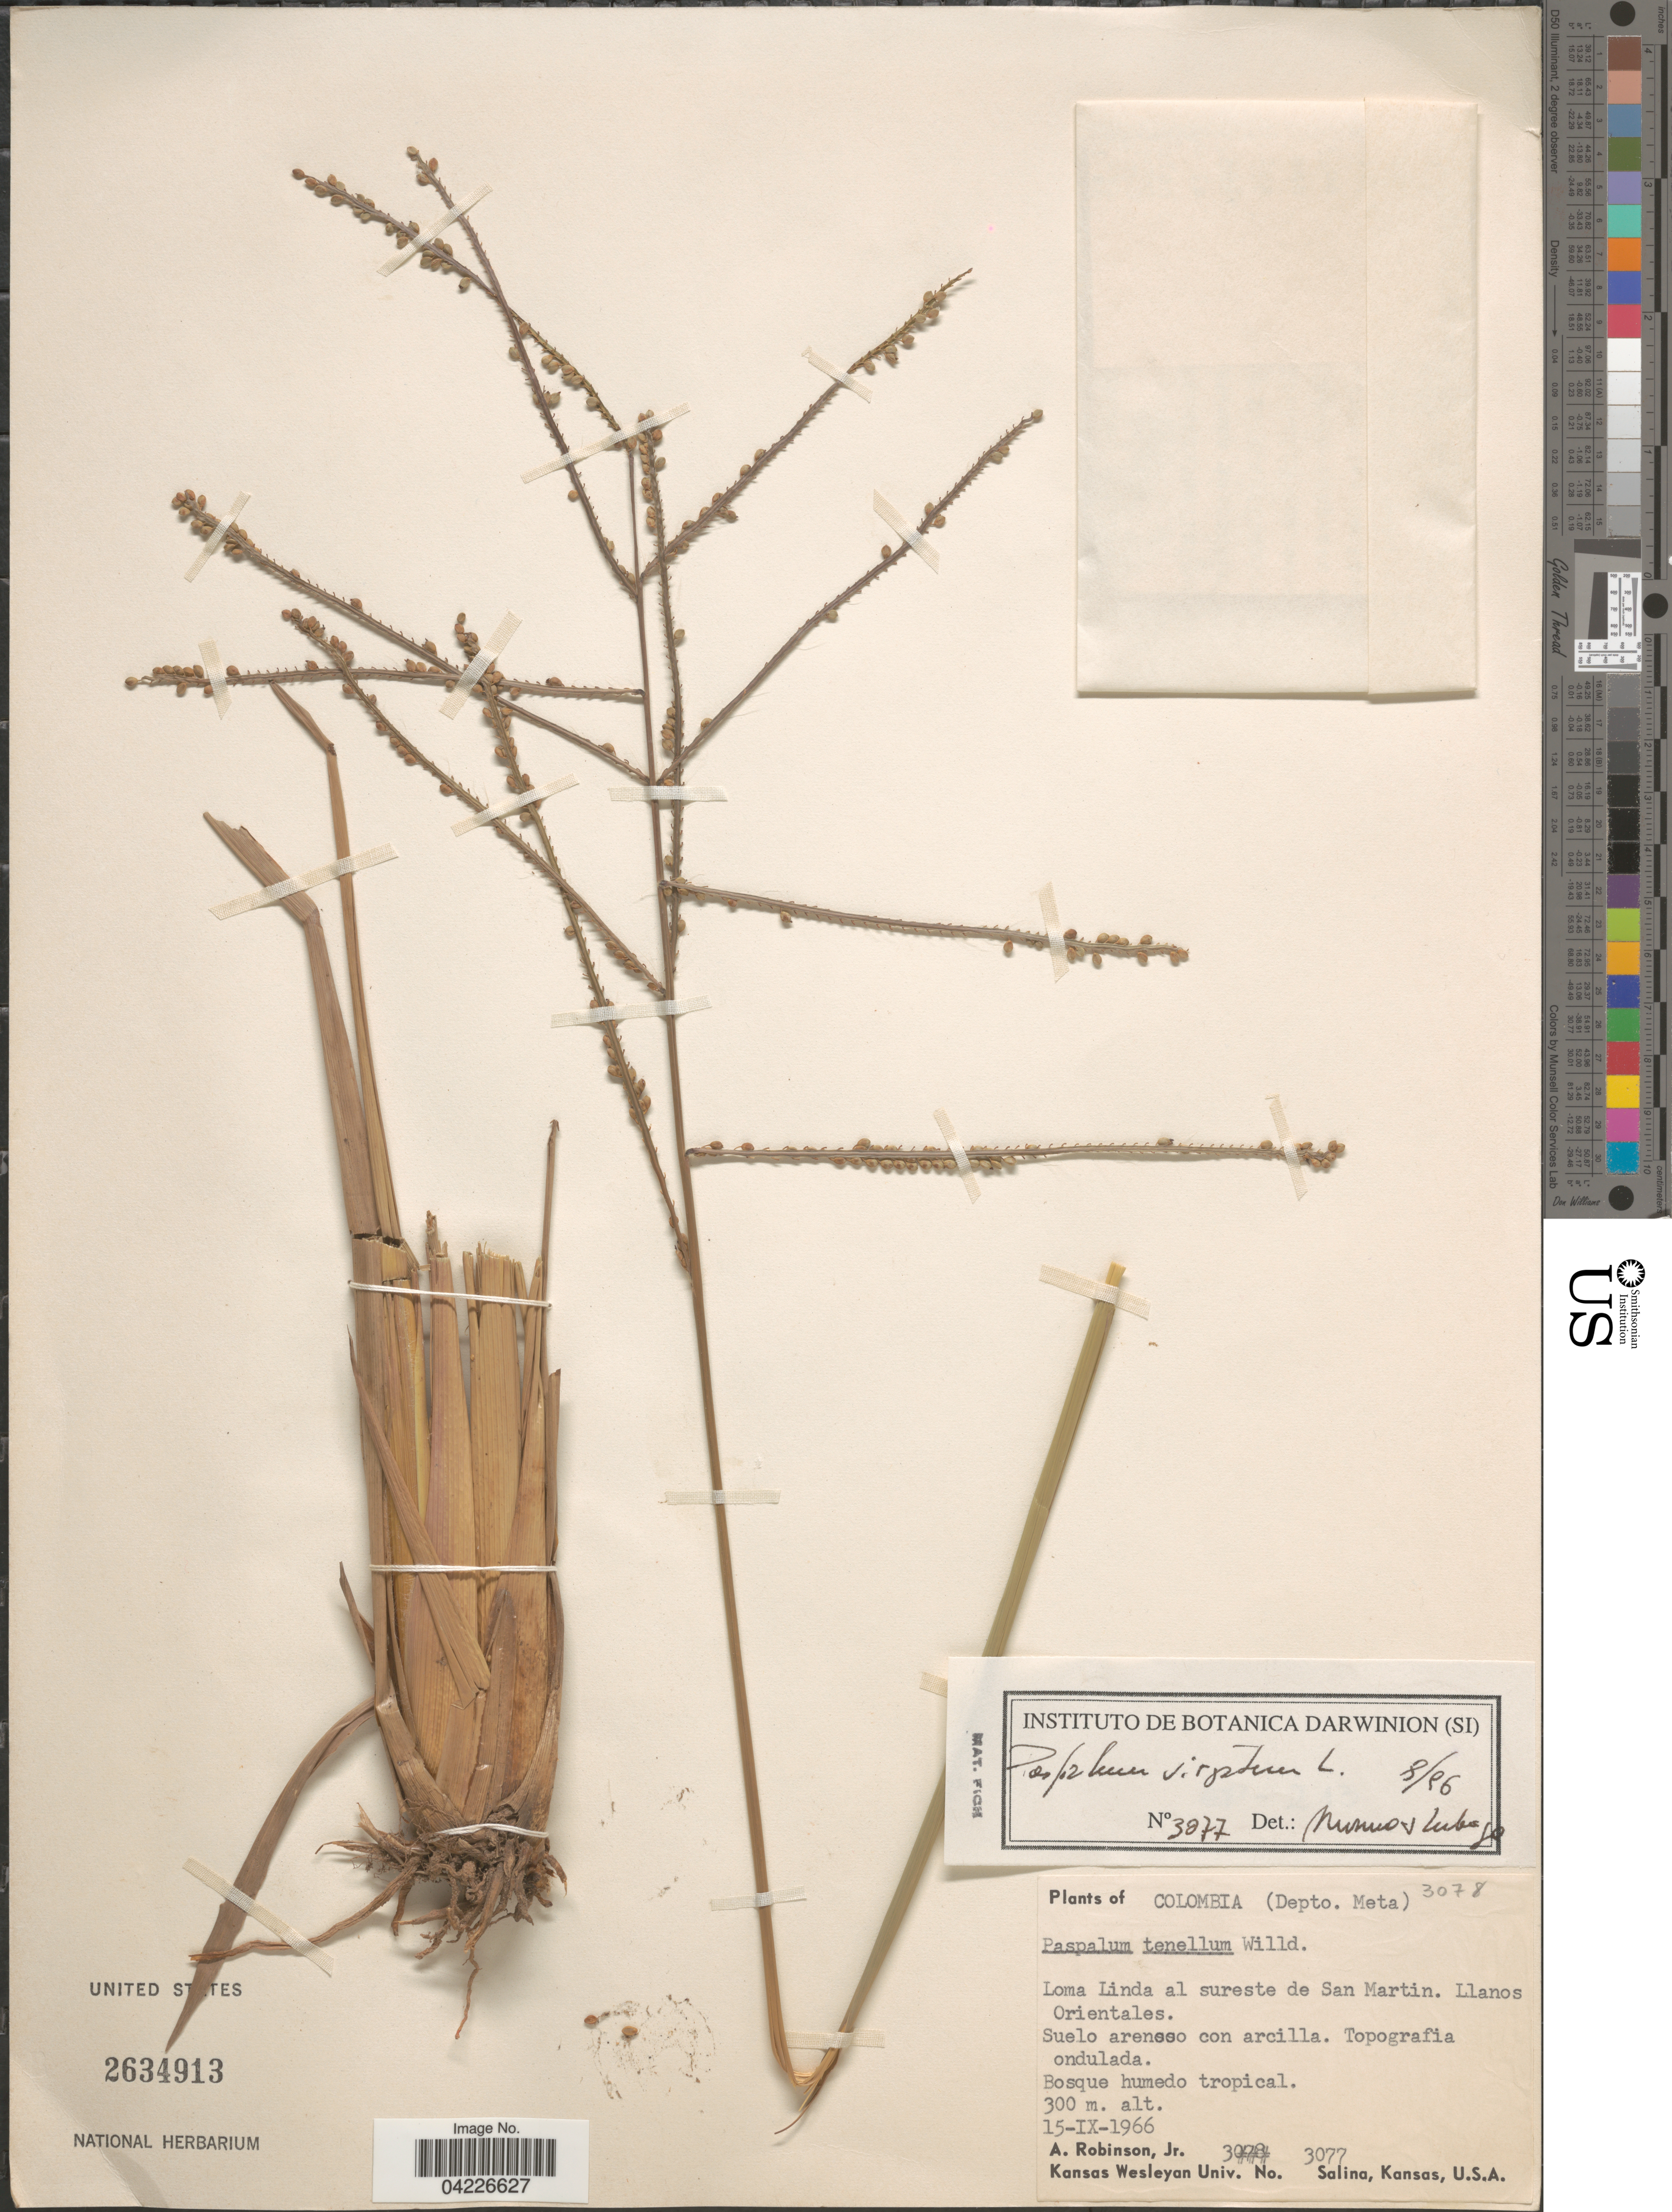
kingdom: Plantae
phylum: Tracheophyta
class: Liliopsida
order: Poales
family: Poaceae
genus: Paspalum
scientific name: Paspalum virgatum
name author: L.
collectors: A. Robinson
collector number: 3077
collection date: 1966-09-15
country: Colombia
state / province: Meta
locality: (Depto. Meta). Loma Linda al sureste de San Martin. Llanos Orientales.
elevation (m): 300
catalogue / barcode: US 2634913